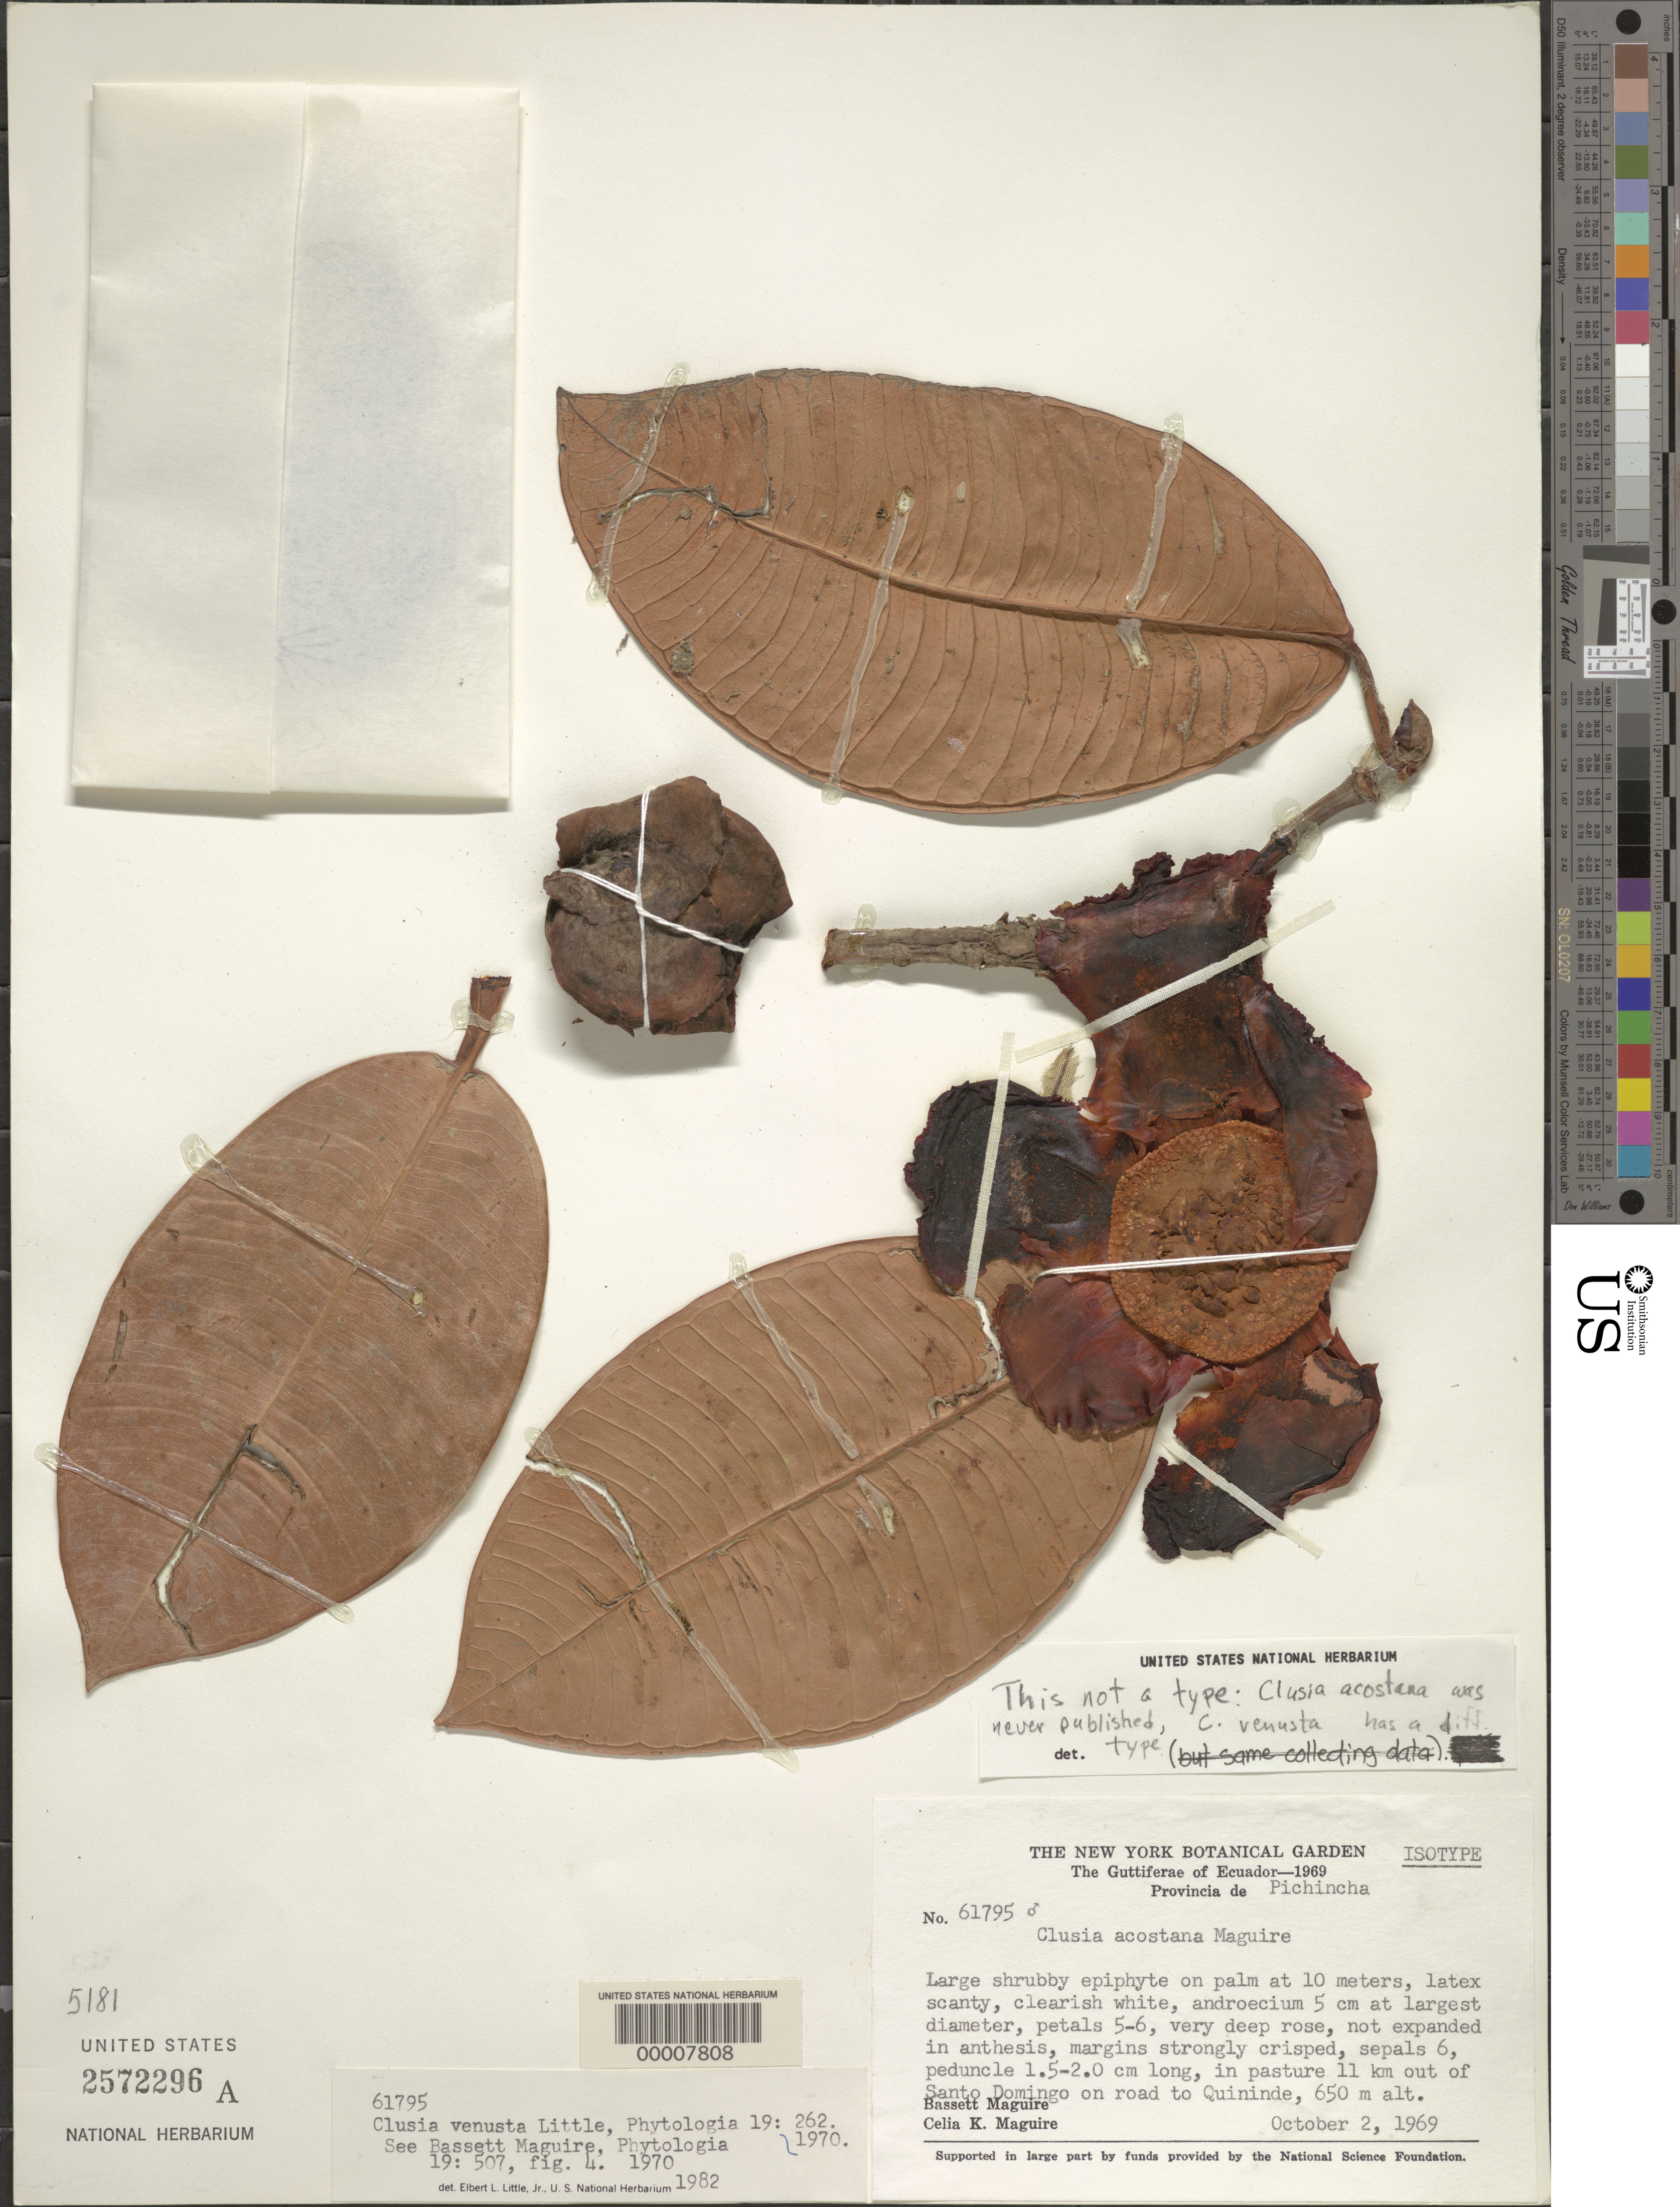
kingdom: Plantae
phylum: Tracheophyta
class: Magnoliopsida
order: Malpighiales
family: Clusiaceae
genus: Clusia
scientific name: Clusia venusta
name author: Little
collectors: B. Maguire & C. K. Maguire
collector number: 61795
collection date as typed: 12 Oct 1969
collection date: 1969-10-12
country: Ecuador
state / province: Pichincha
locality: Santo Domingo de los Quininde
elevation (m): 650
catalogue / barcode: US 2572296